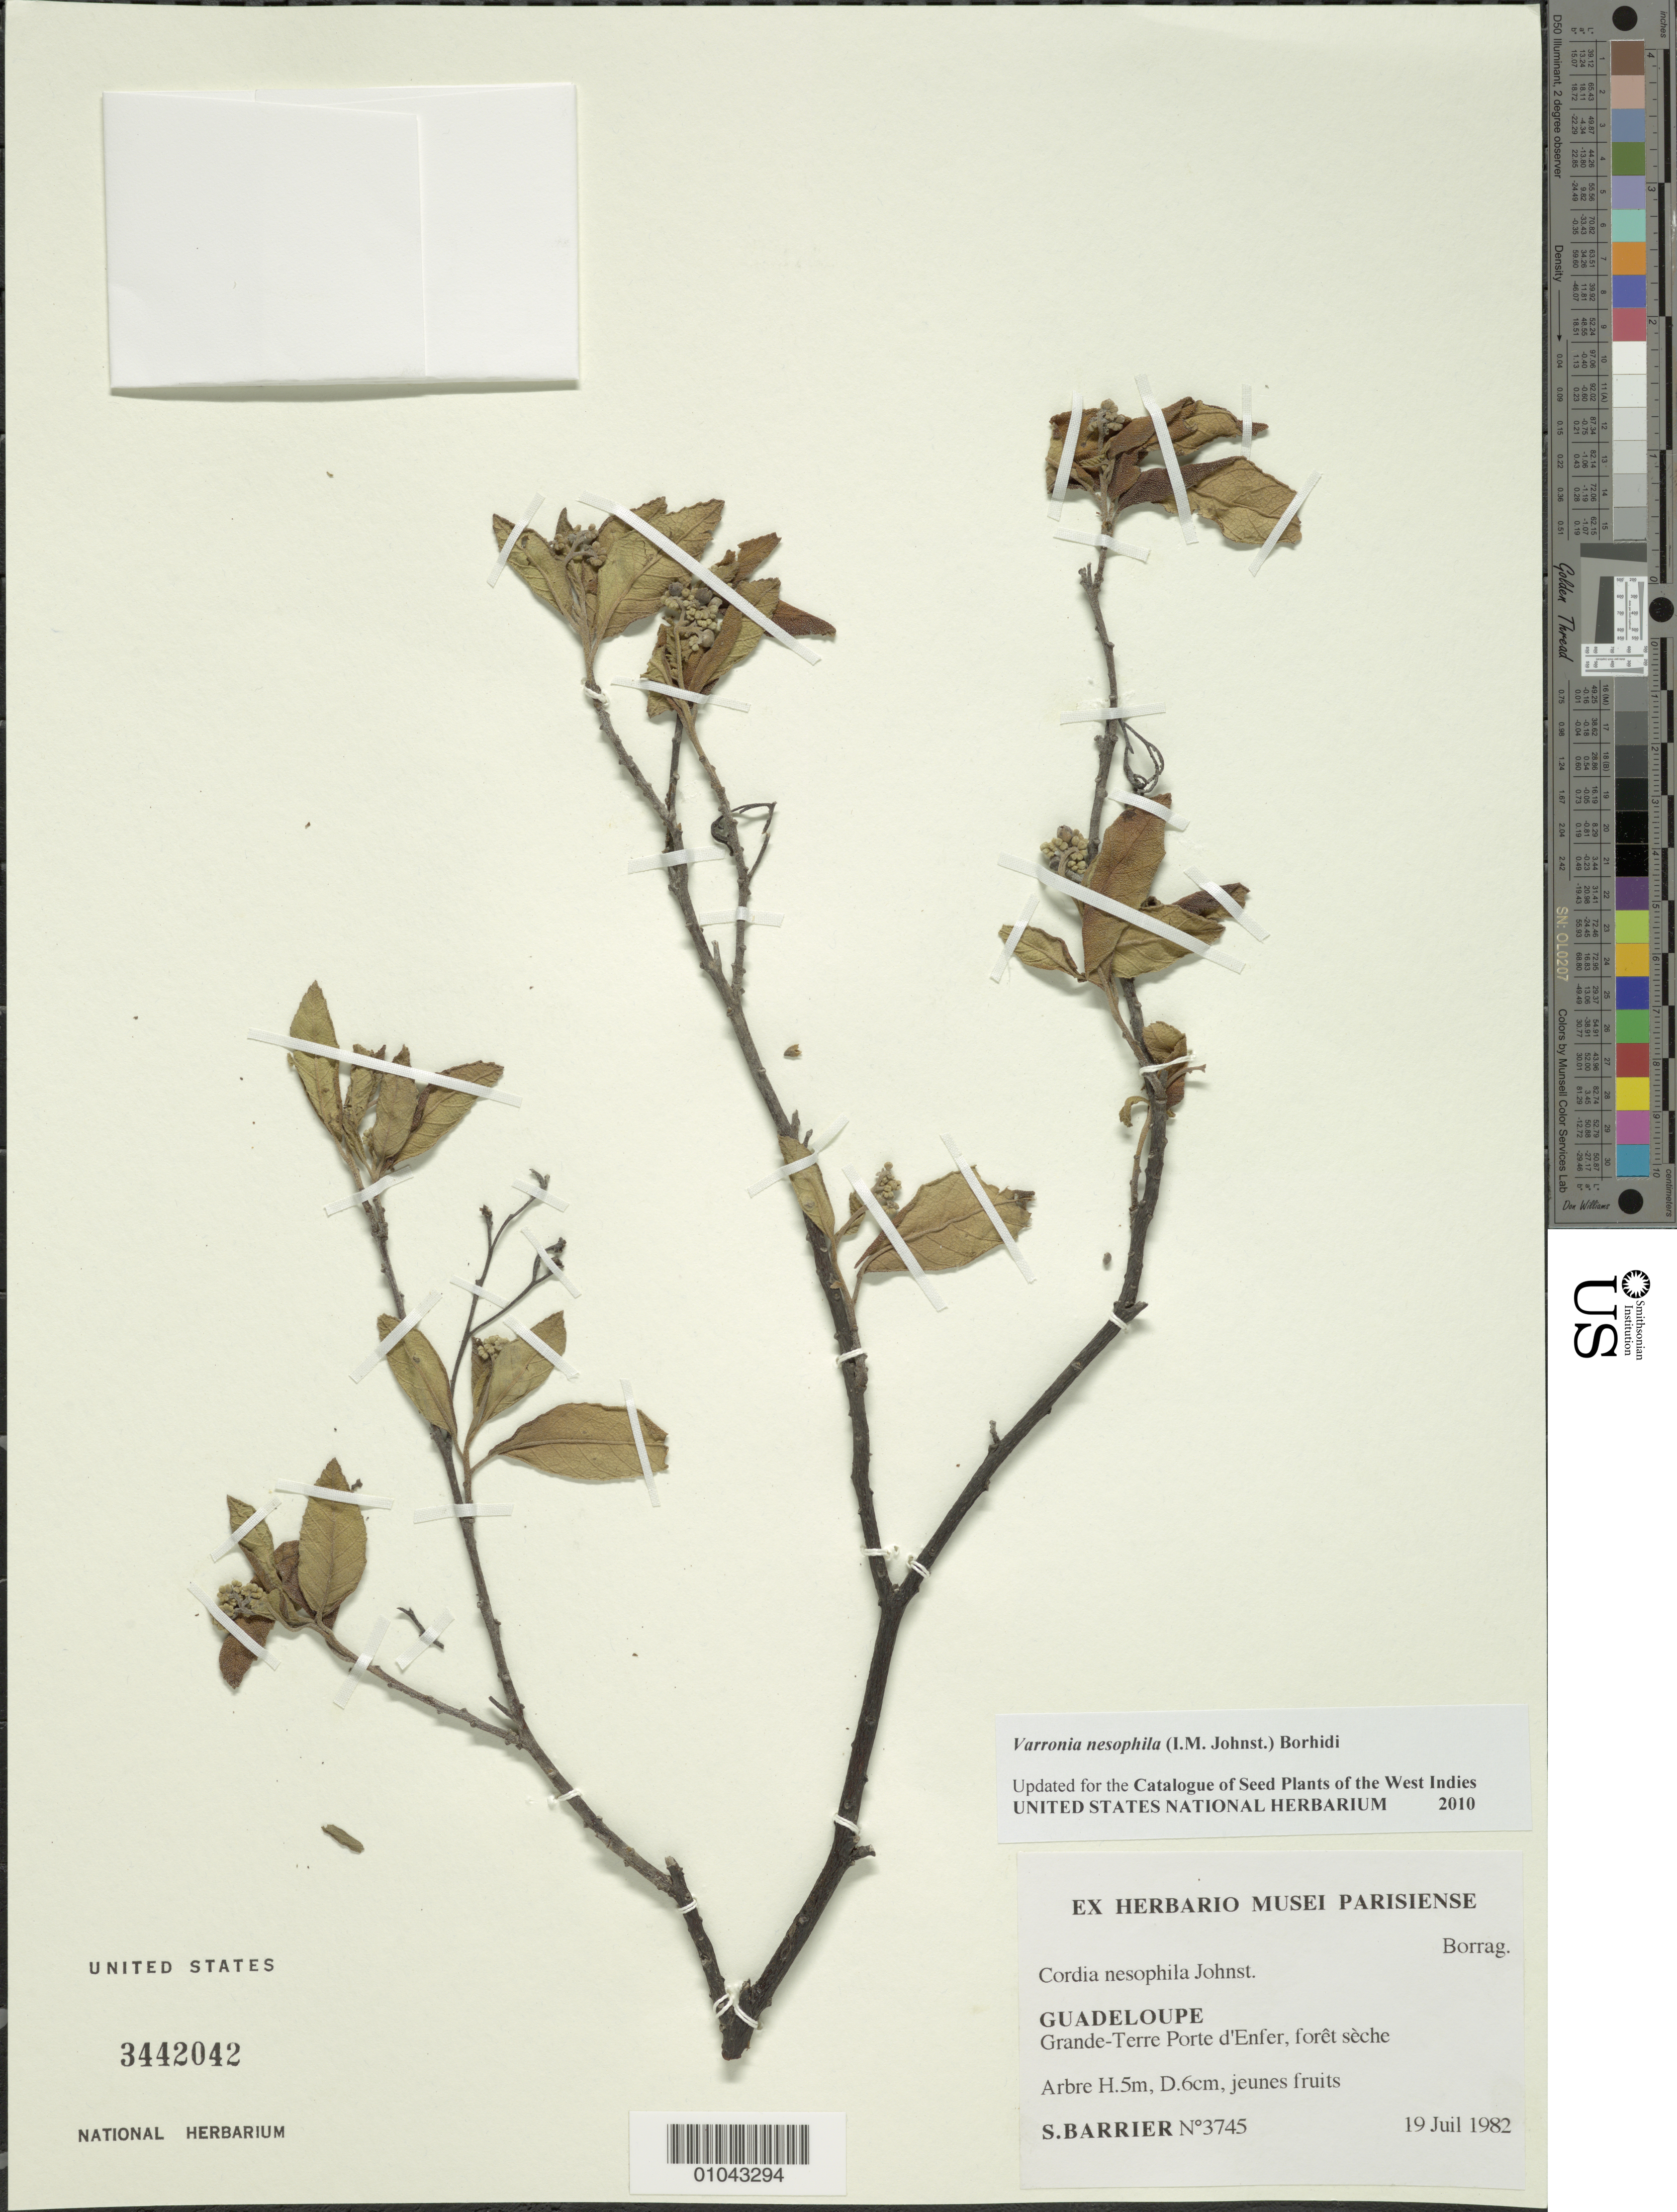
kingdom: Plantae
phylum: Tracheophyta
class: Magnoliopsida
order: Boraginales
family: Cordiaceae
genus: Varronia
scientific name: Varronia nesophila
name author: (I.M. Johnst.) Borhidi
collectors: S. Barrier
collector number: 3745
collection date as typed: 19 Jul 1982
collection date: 1982-07-19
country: Guadeloupe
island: Grande Terre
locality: Porte d'Enfer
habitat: Forêt sèche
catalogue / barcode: US 3442042